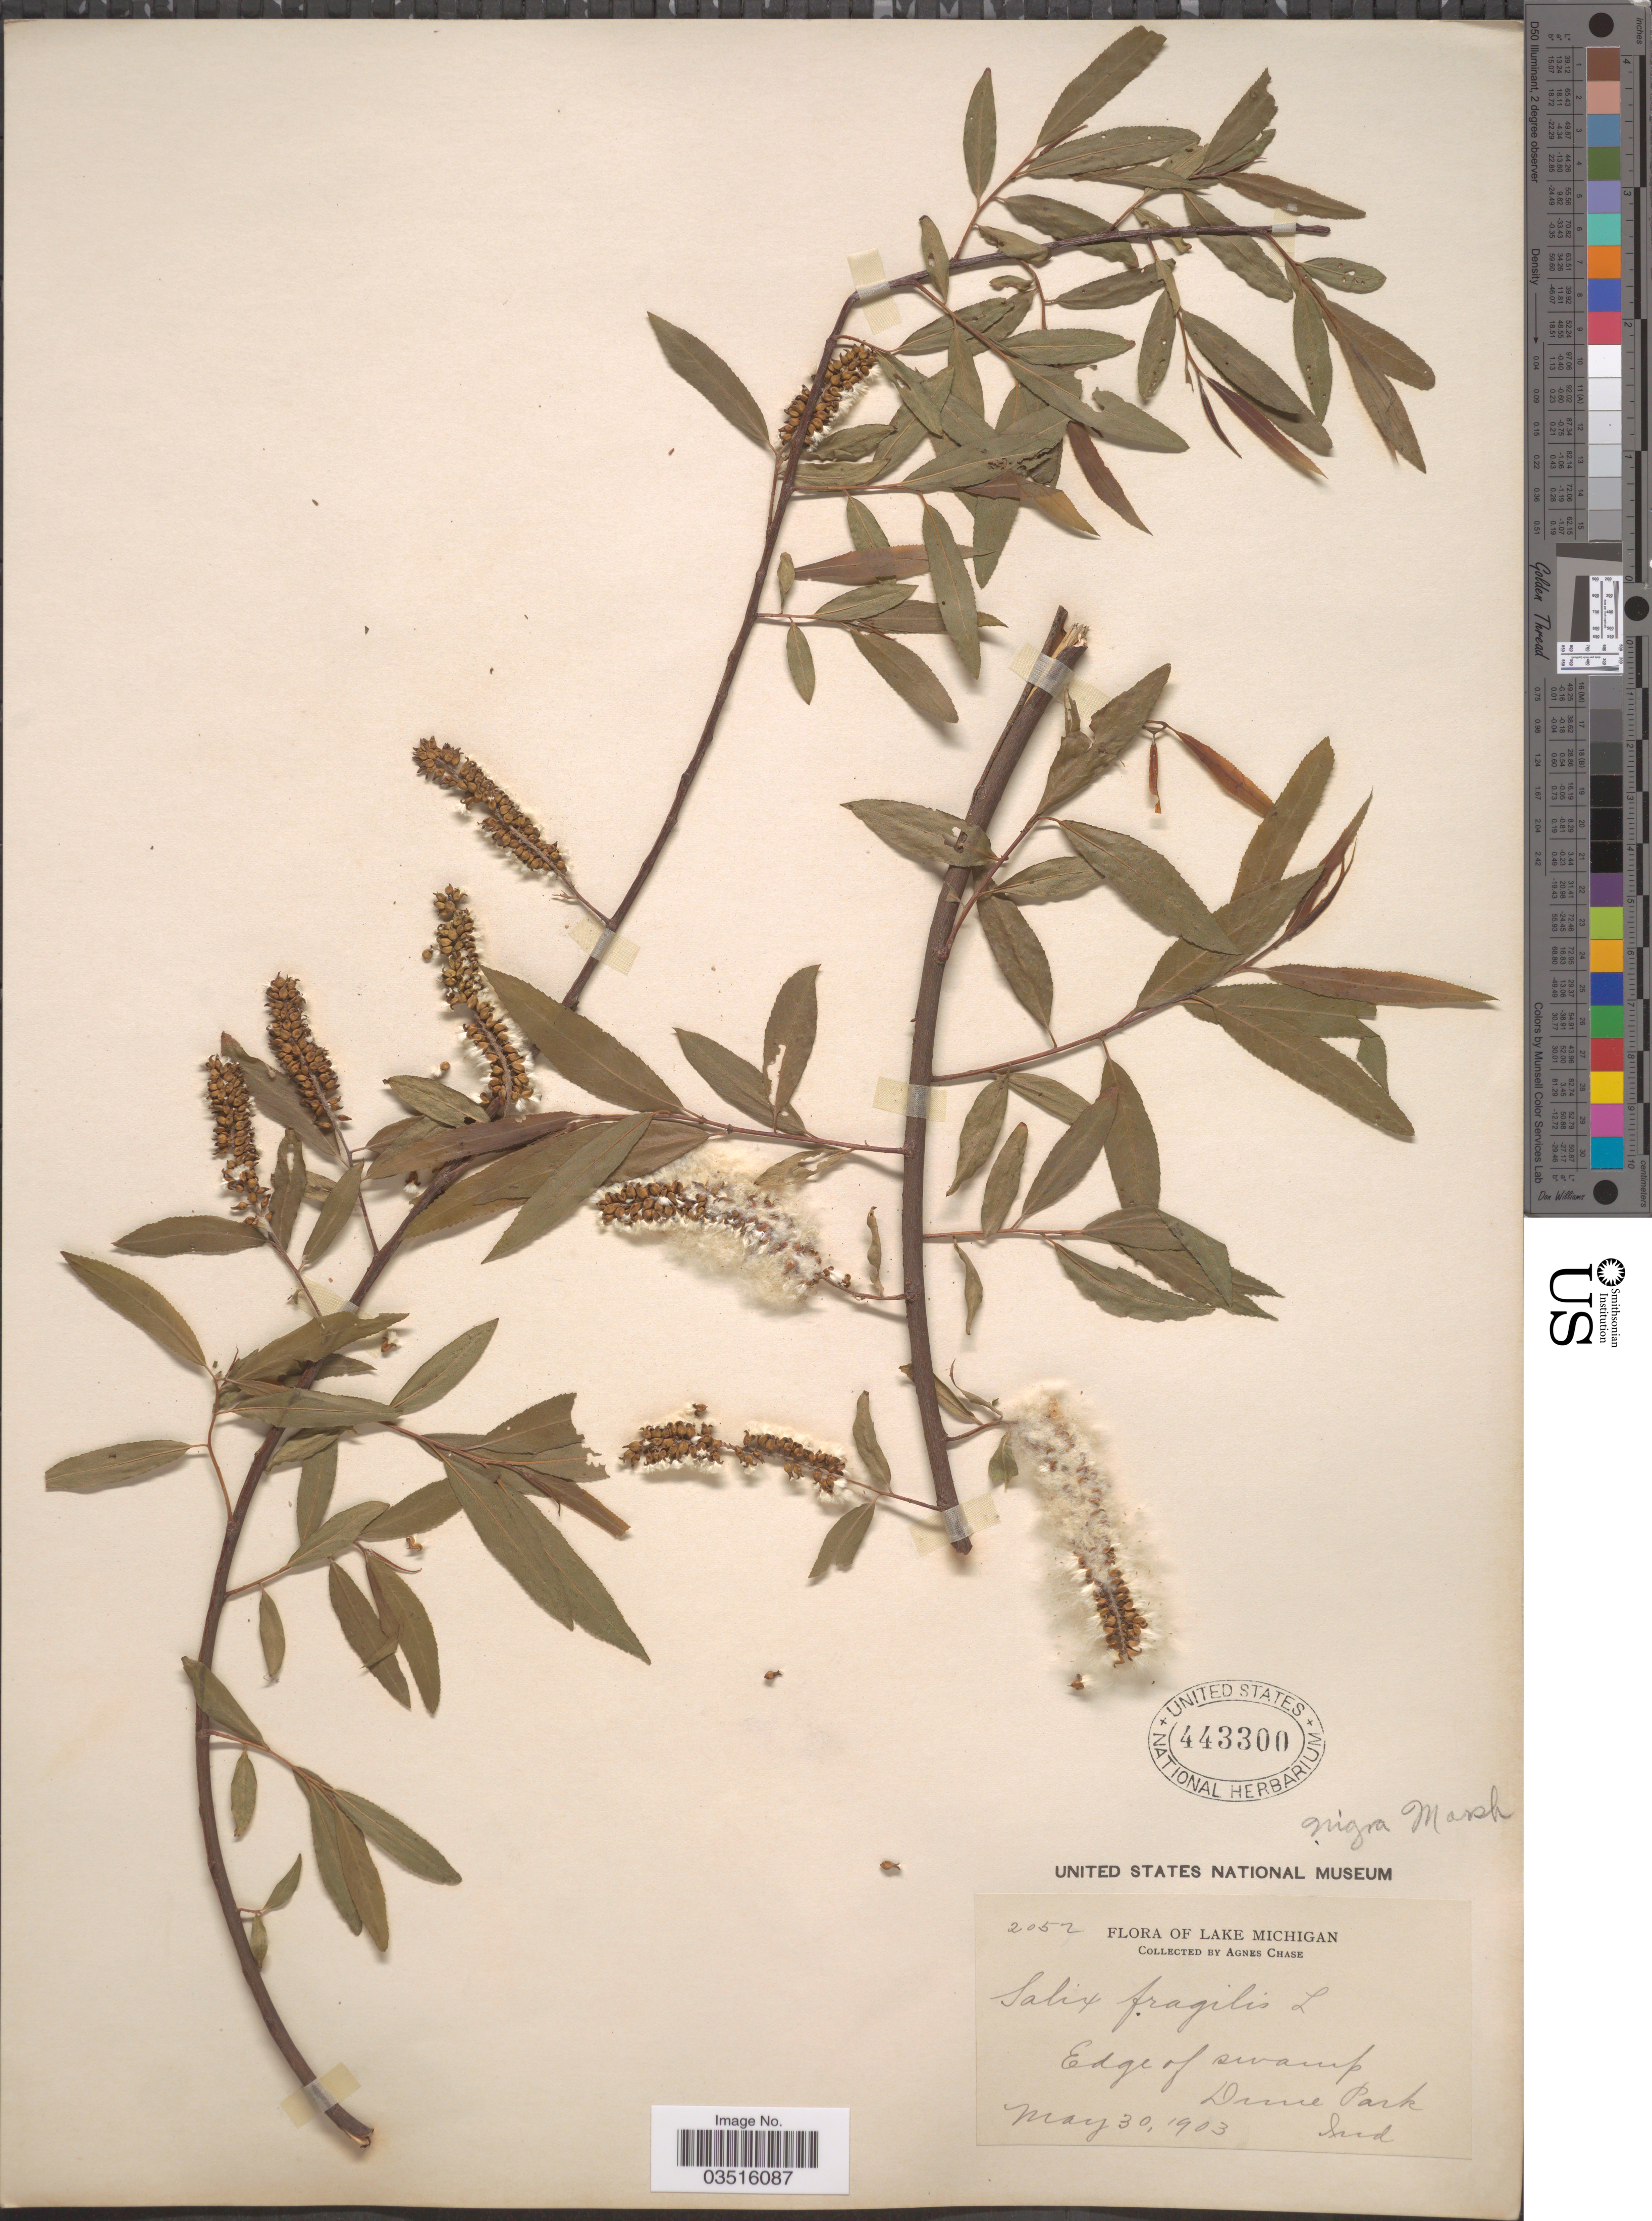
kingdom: Plantae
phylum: Tracheophyta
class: Magnoliopsida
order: Malpighiales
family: Salicaceae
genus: Salix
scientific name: Salix nigra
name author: Marshall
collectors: A. Chase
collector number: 2052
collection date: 1903-05-30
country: United States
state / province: Indiana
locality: Lake Michigan. Edge of swamp. Dune Park.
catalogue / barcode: US 443300